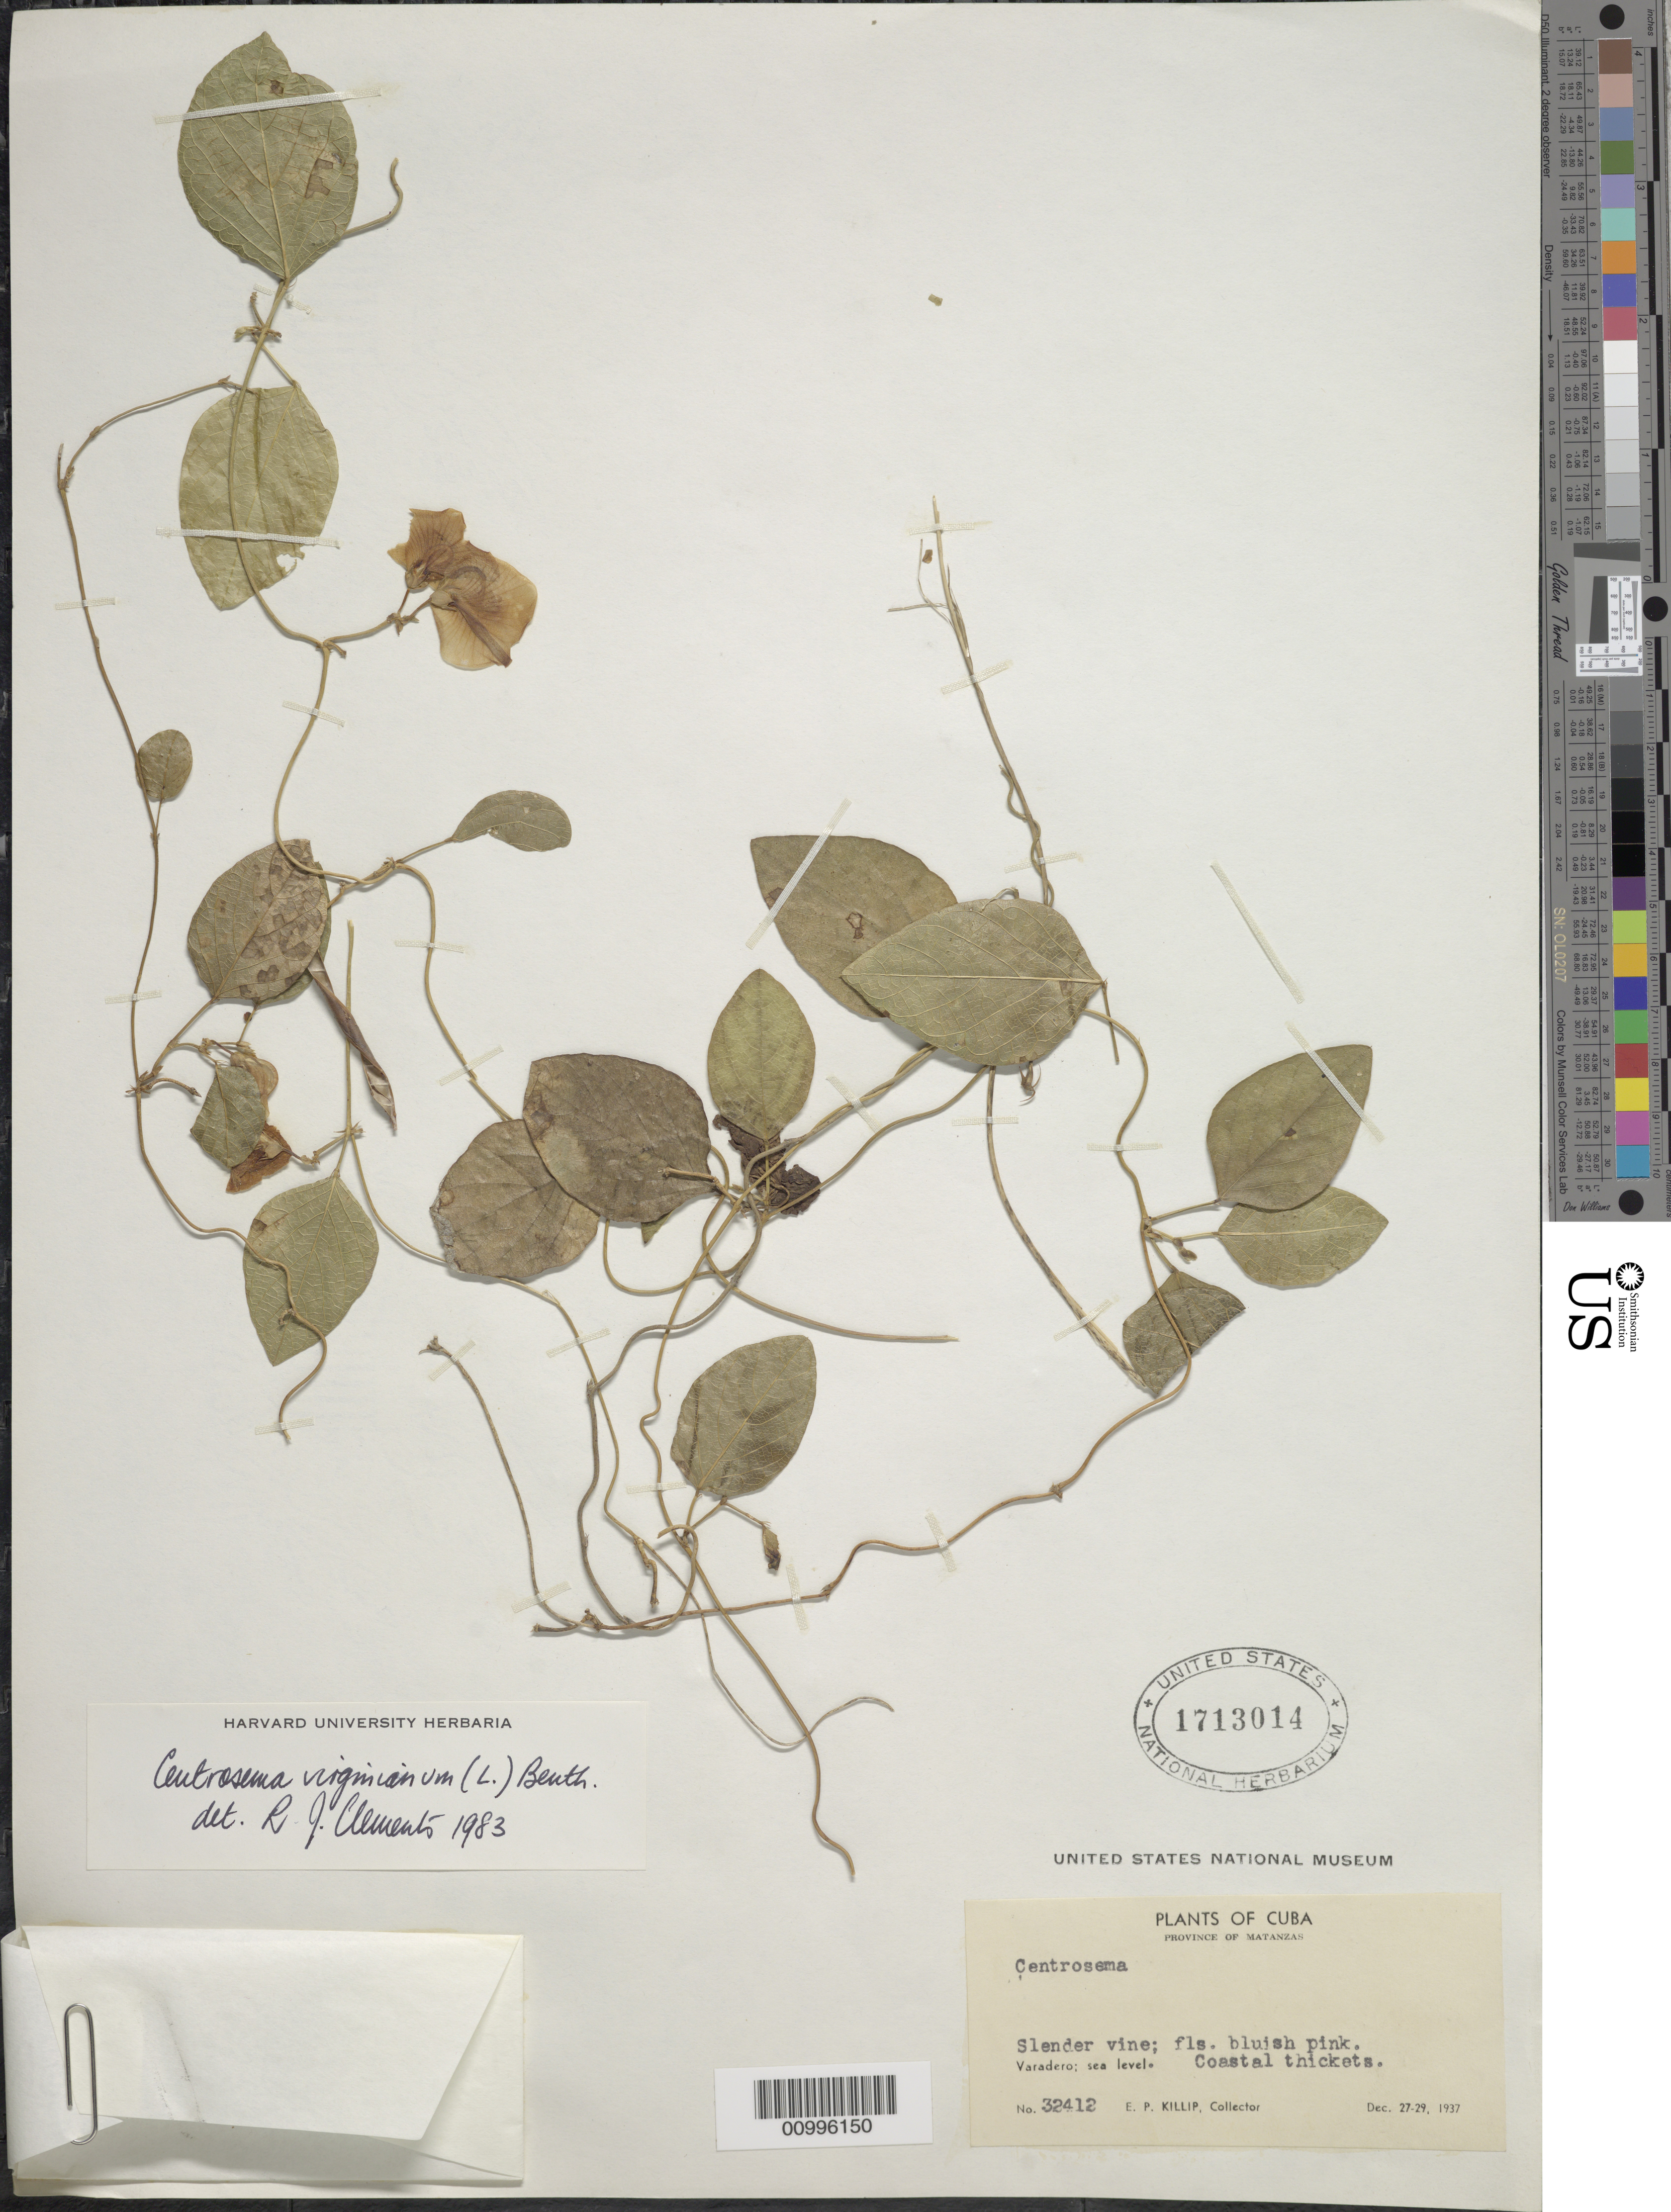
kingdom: Plantae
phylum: Tracheophyta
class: Magnoliopsida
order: Fabales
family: Fabaceae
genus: Centrosema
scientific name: Centrosema virginianum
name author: (L.) Benth.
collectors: E. P. Killip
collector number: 32412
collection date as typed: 27 Dec 1937 to 29 Dec 1937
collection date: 1937-12-27/1937-12-29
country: Cuba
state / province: Matanzas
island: Cuba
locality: Varadero, sea level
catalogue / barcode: US 1713014